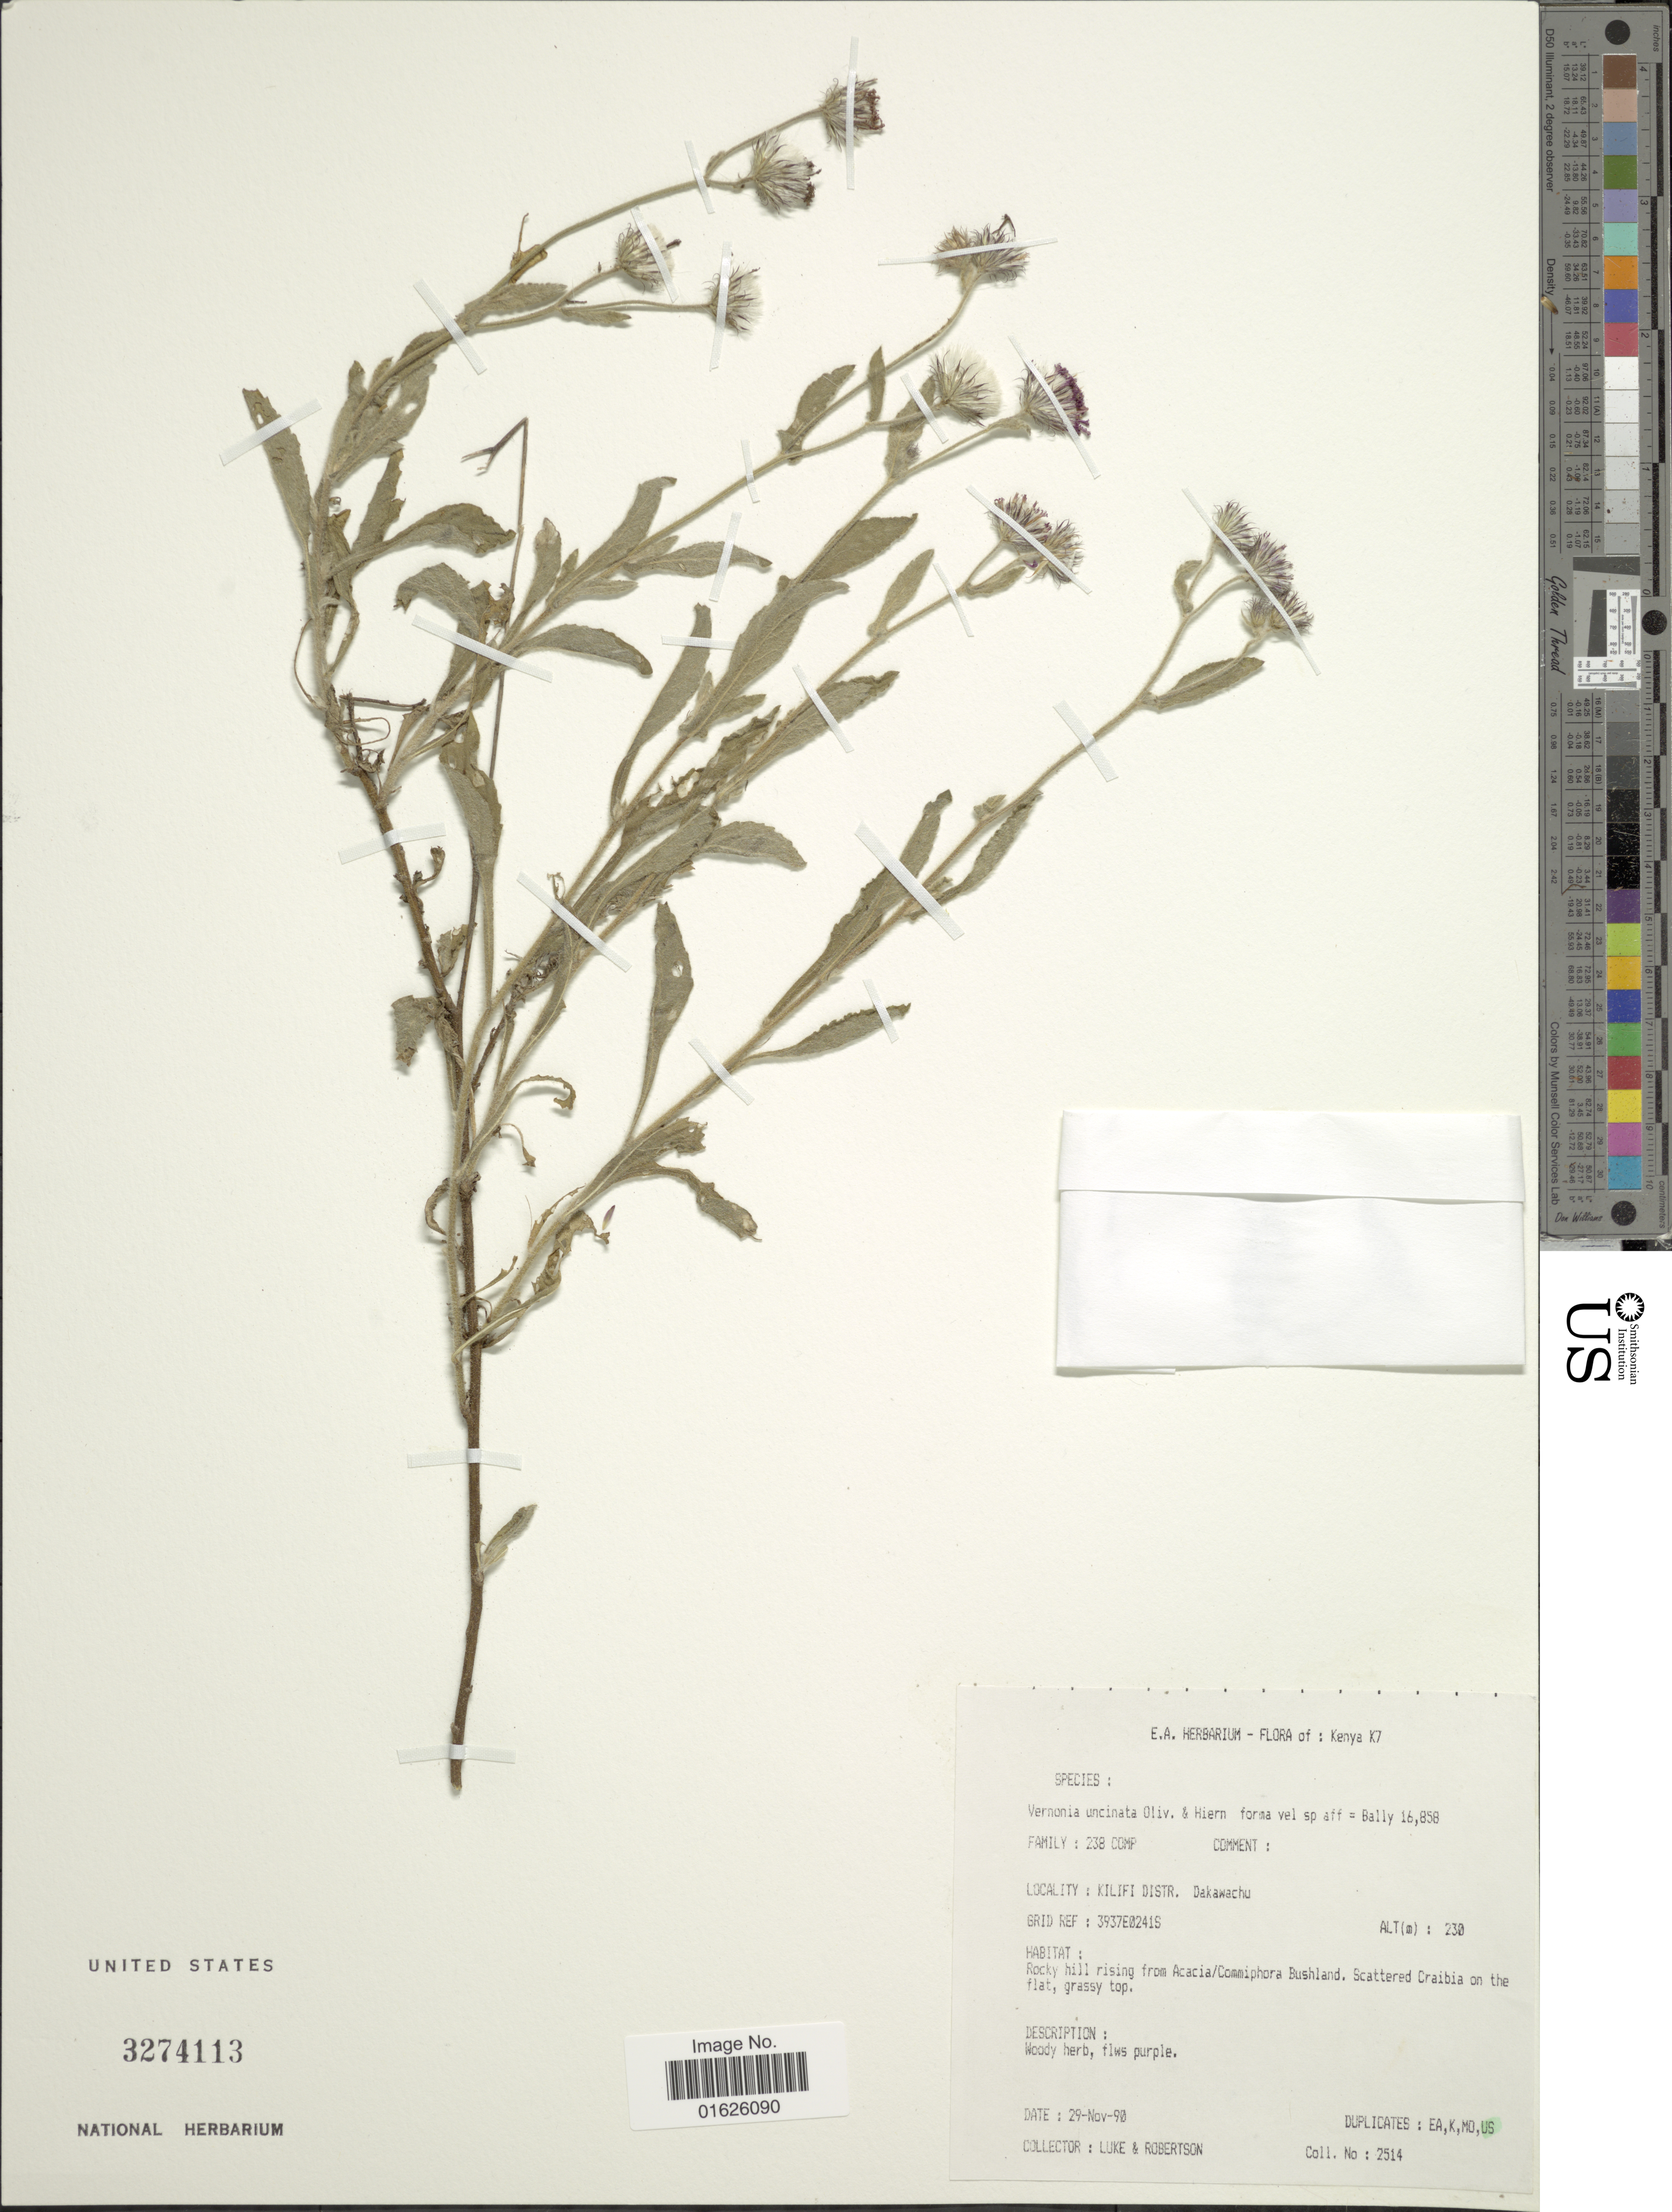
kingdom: Plantae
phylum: Tracheophyta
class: Magnoliopsida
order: Asterales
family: Asteraceae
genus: Vernoniastrum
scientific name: Vernoniastrum uncinatum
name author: (Oliv. & Hiern ex Oliv.) H. Rob.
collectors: -. Luke & -. Robertson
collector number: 2514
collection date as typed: Transcribed d/m/y: 29/11/90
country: Kenya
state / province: Kilifi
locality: Kenya K7, Kilifi Distr. Dakawachu, Rocky Hill rising from Acacia/Commiphora Bushland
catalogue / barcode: US 3274113